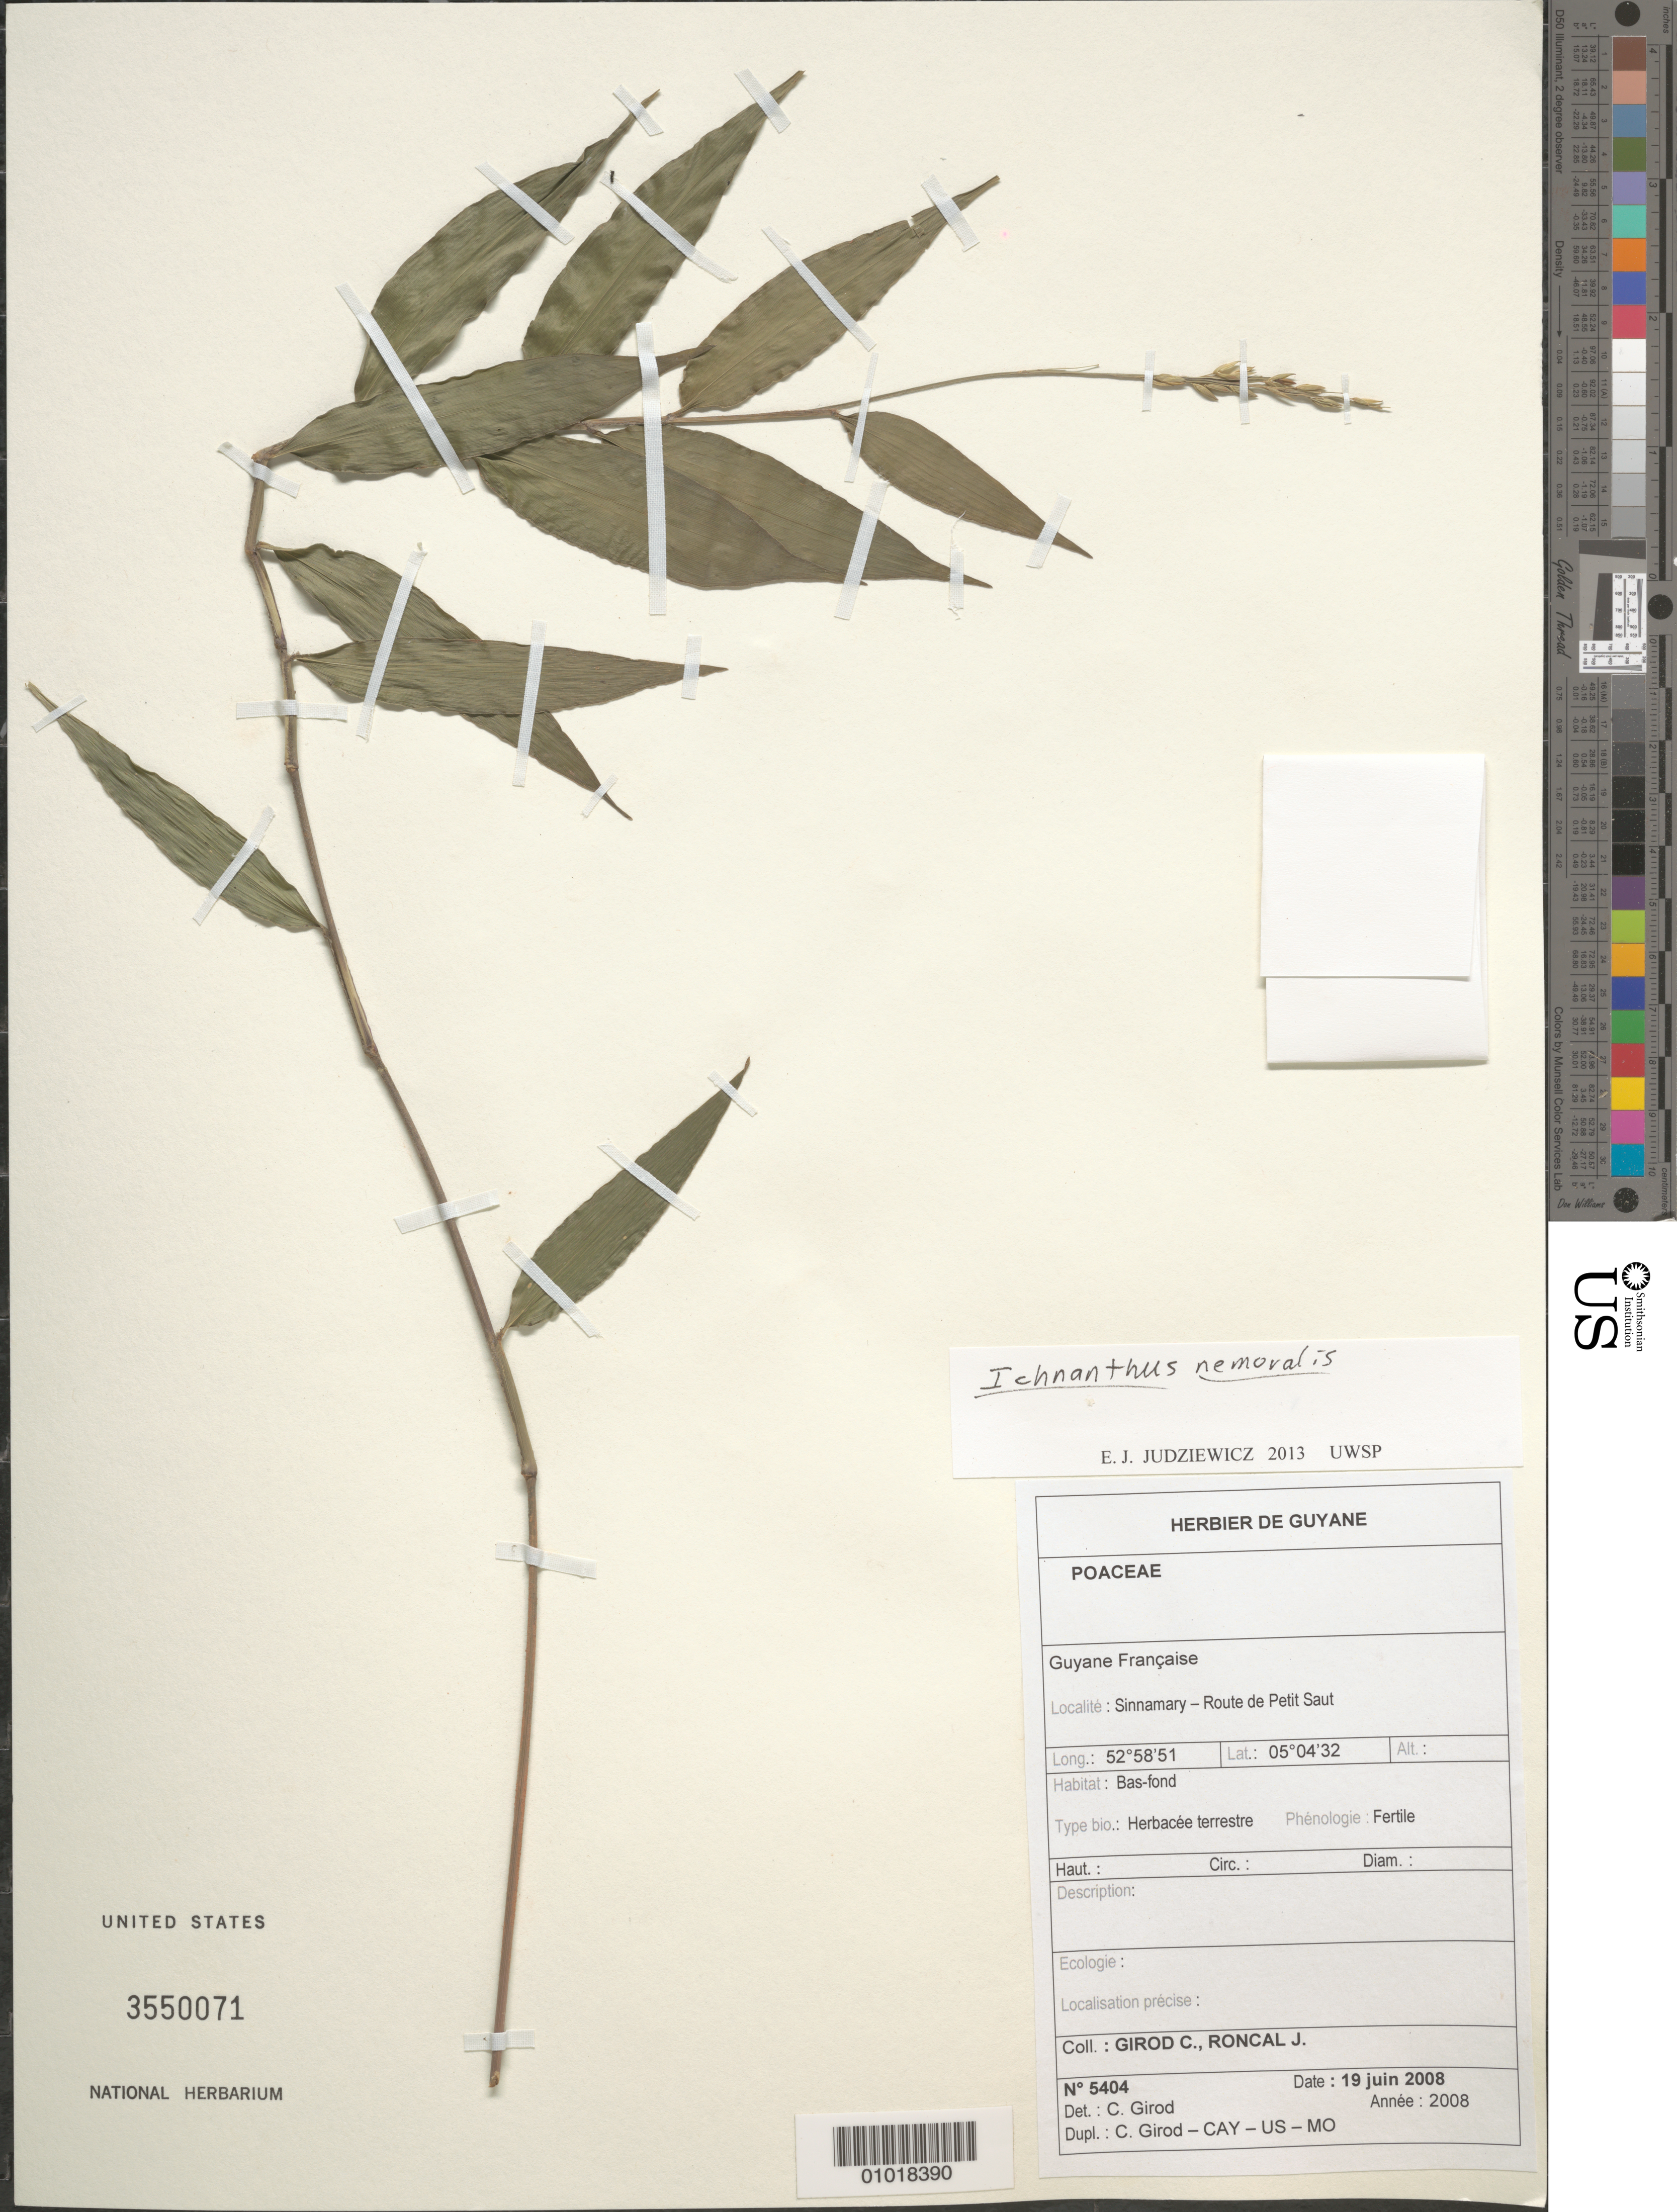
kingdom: Plantae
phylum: Tracheophyta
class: Liliopsida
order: Poales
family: Poaceae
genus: Ichnanthus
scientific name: Ichnanthus nemoralis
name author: (Schrad.) Hitchc. & Chase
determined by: Judziewicz, E. J.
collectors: C. Girod & J. Roncal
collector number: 5404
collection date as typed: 19-Jun-08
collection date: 2008-06-19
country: French Guiana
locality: Sinnamary - route de Petit Saut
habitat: Bas-fond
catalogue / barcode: US 3550071